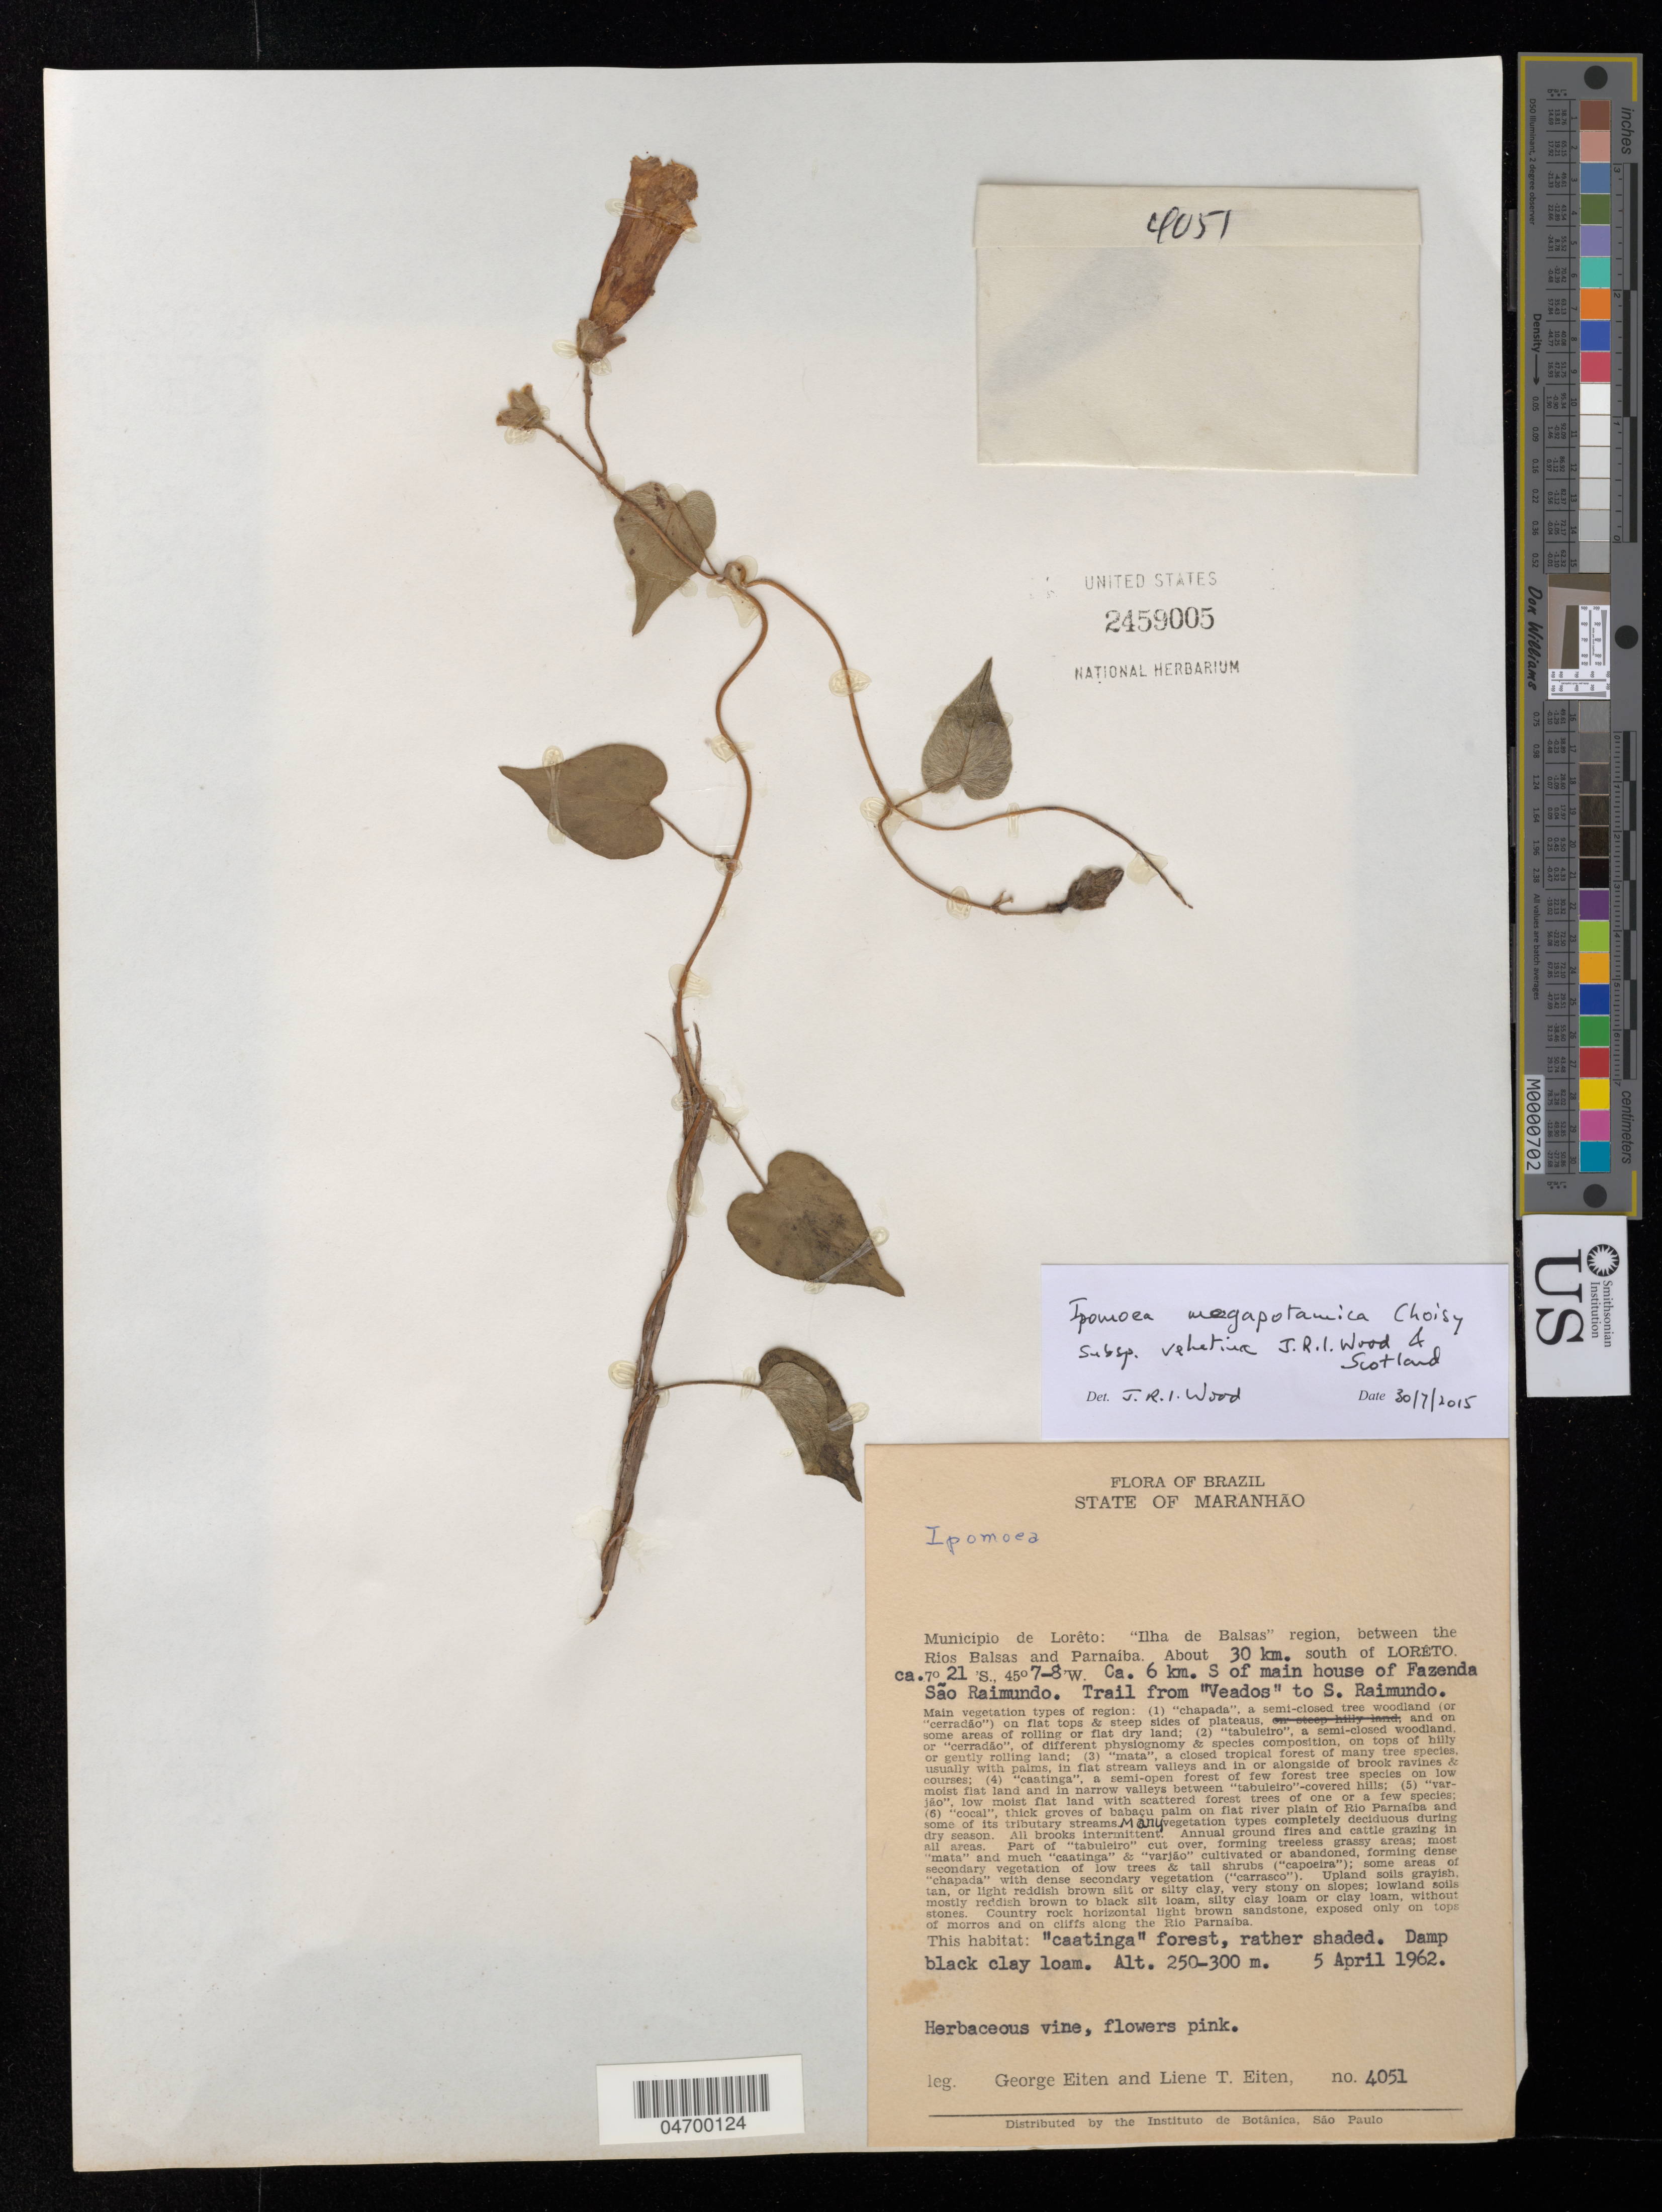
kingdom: Plantae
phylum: Tracheophyta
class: Magnoliopsida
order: Solanales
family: Convolvulaceae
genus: Ipomoea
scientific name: Ipomoea megapotamica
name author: Choisy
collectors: G. Eiten & L. T. Eiten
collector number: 4051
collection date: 1962-04-05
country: Brazil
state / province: Maranhão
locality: Município de Lorêto: "Ilha de Balsas" region, between the Rios Balsas and Parnaíba. About 30 km. south of Lorêto. Ca. 6 km. S of main house of Fazenda São Raimundo. Trail from "Veados" to S. Raimundo.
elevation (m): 250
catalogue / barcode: US 2459005